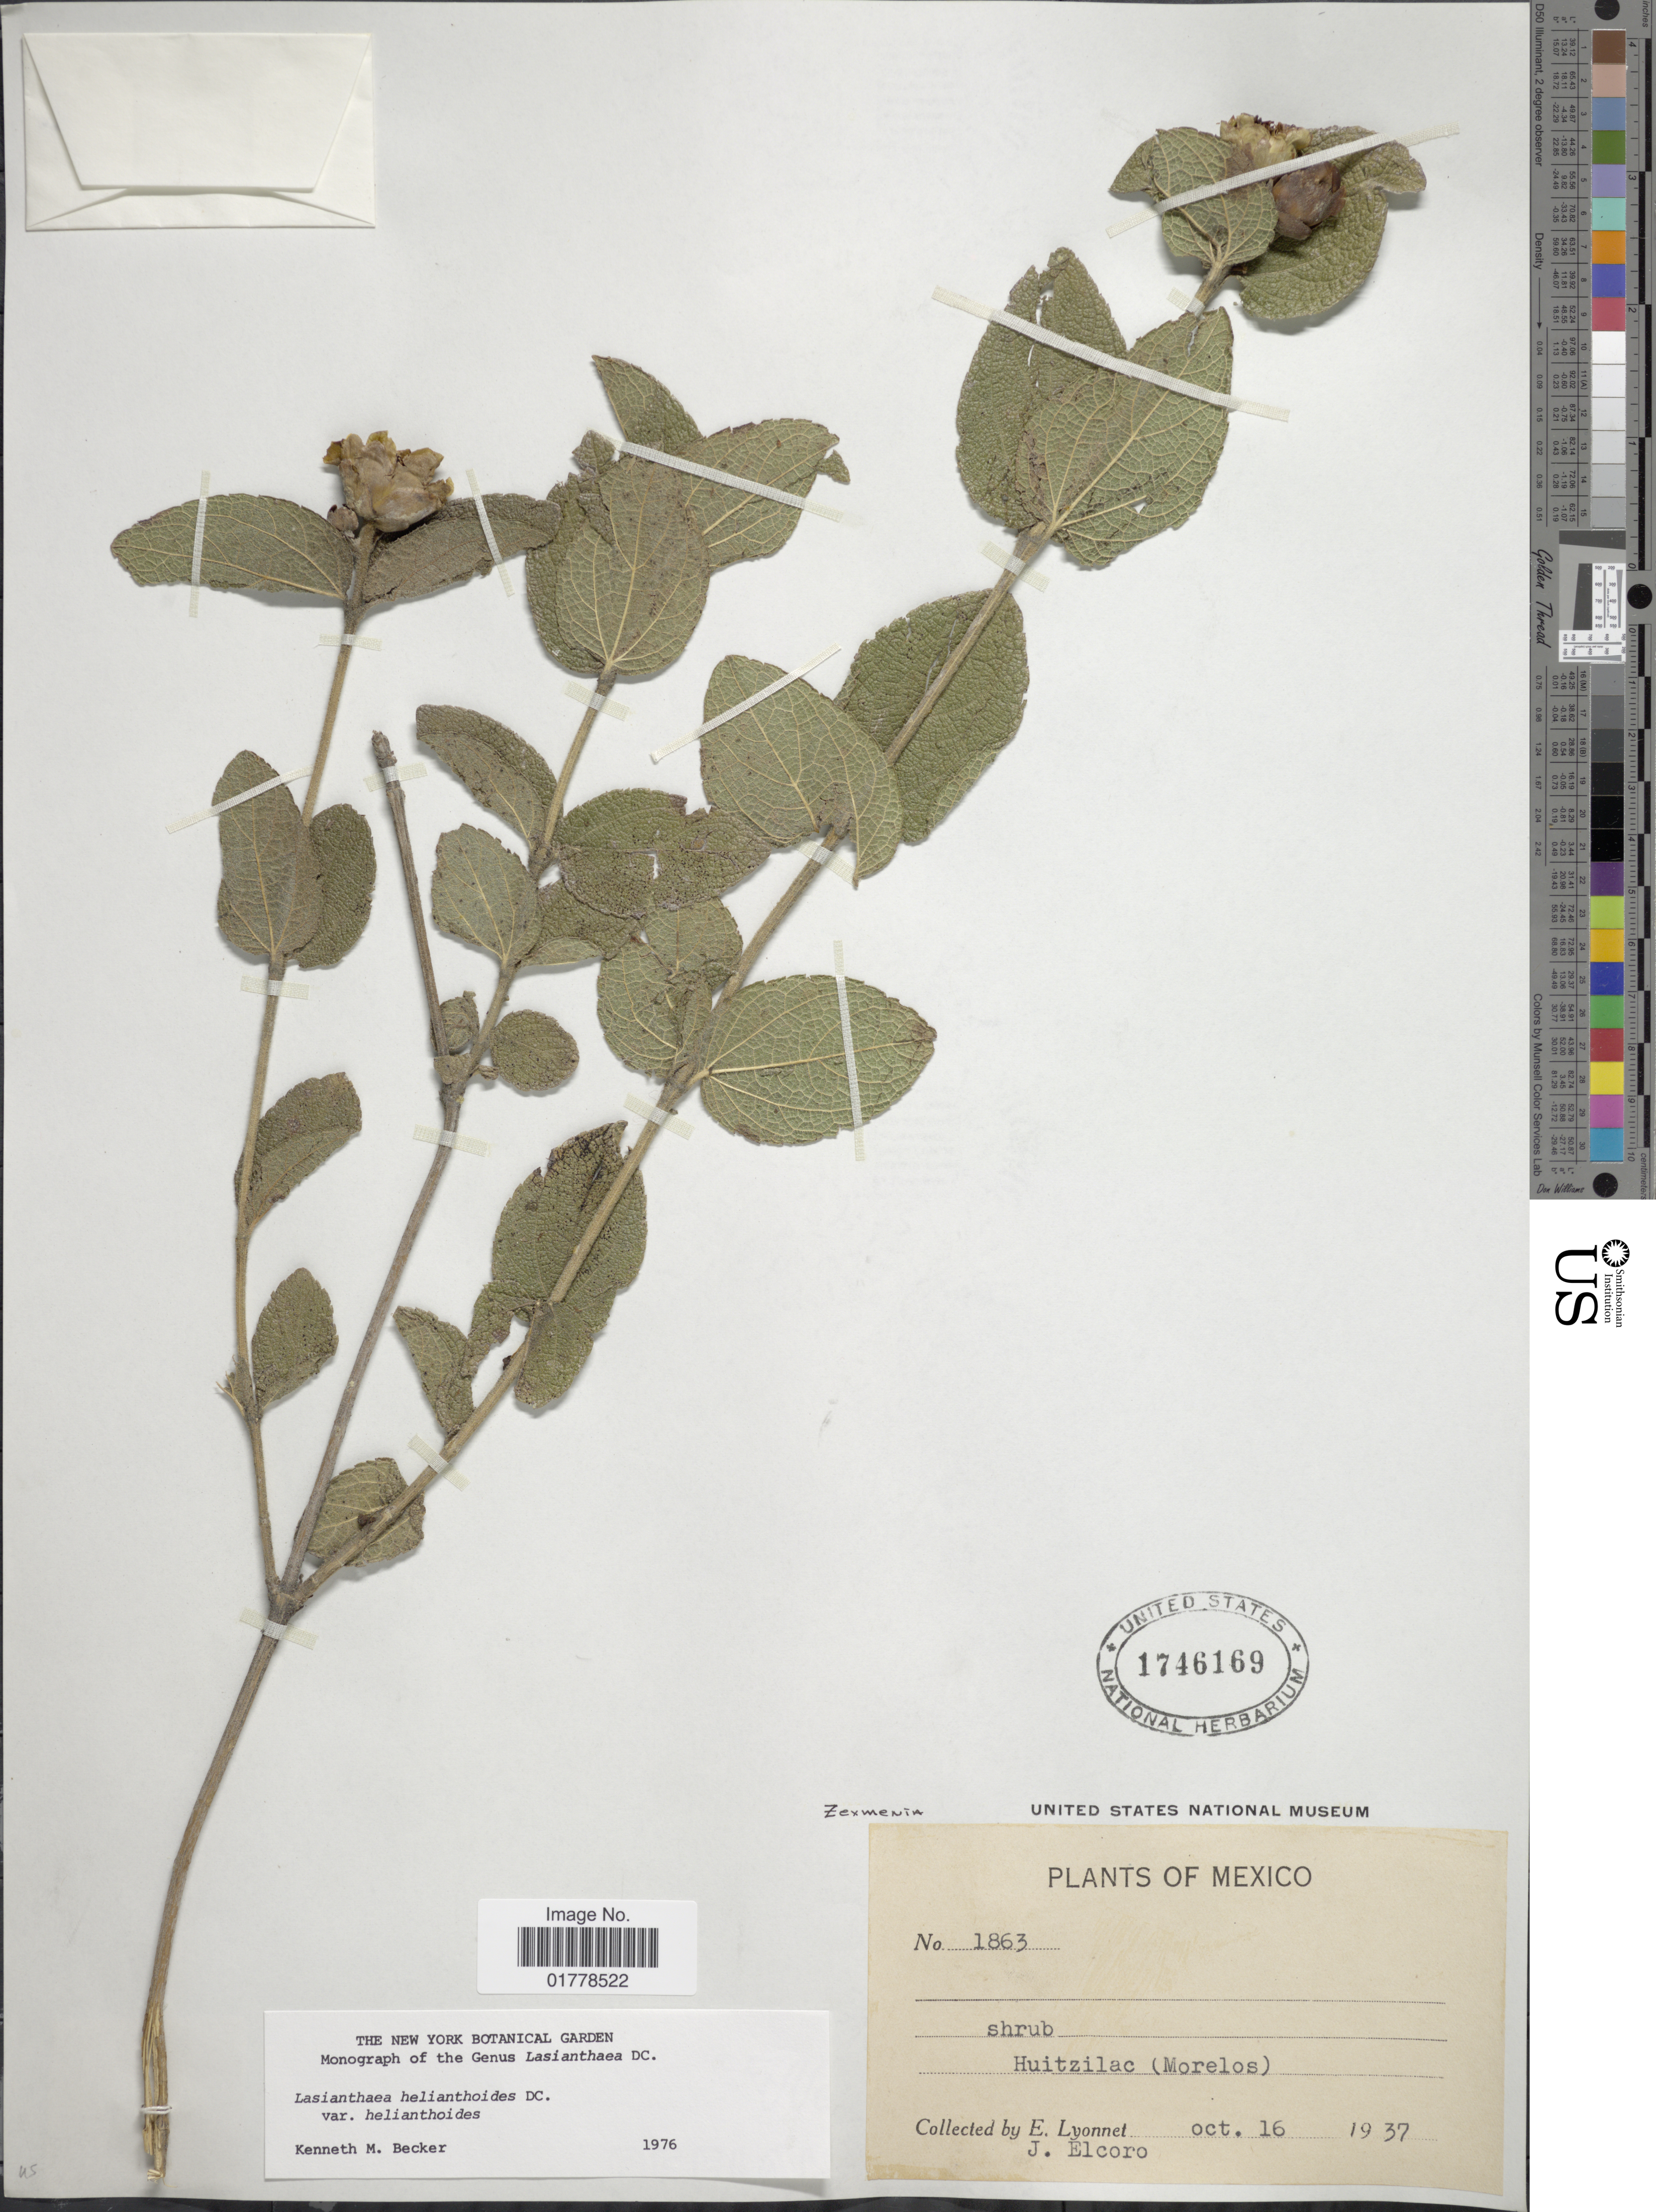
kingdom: Plantae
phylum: Tracheophyta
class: Magnoliopsida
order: Asterales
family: Asteraceae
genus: Lasianthaea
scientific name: Lasianthaea helianthoides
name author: Zucc. & DC.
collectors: E. Lyonnet & J. Elcoro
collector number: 1863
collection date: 1937-10-16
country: Mexico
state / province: Morelos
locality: Huitzilac (Morelos)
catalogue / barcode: US 1746169